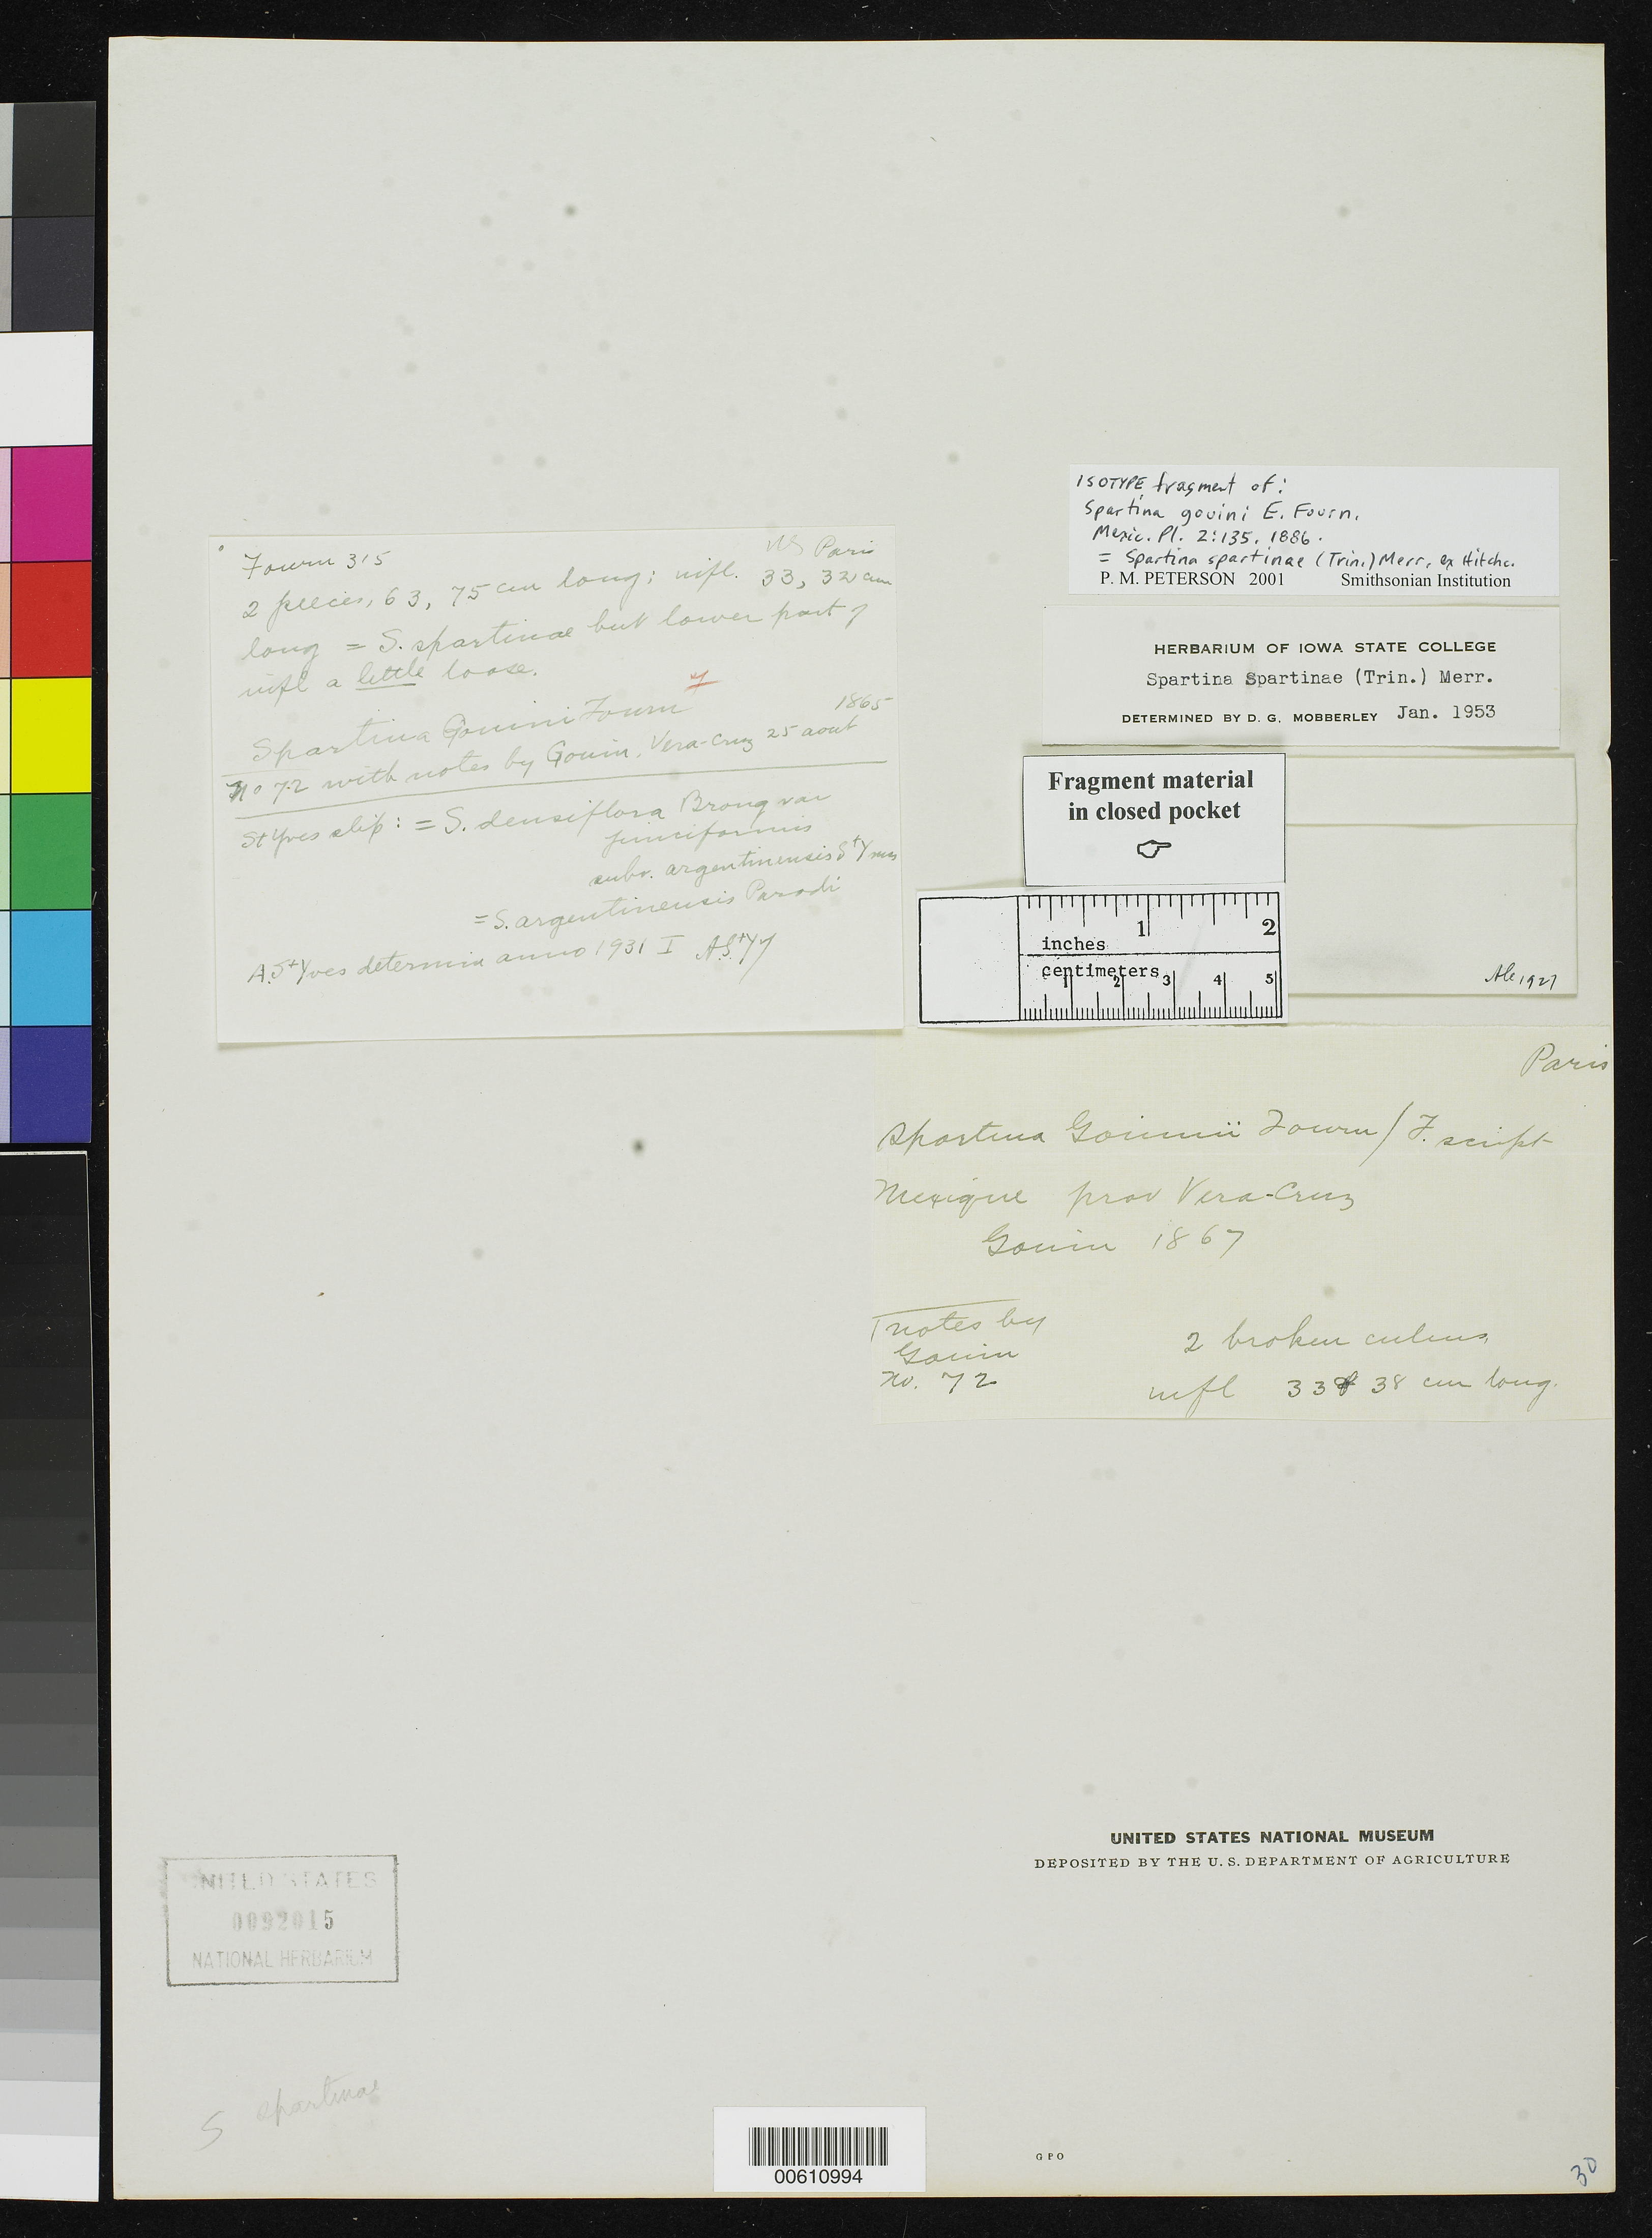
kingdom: Plantae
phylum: Tracheophyta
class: Liliopsida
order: Poales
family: Poaceae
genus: Spartina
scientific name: Spartina gouini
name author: E. Fourn.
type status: Type Fragment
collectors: F. M. G. Gouin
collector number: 72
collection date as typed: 25 Aug 1867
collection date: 1867-08-25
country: Mexico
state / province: Veracruz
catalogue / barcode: US 92015